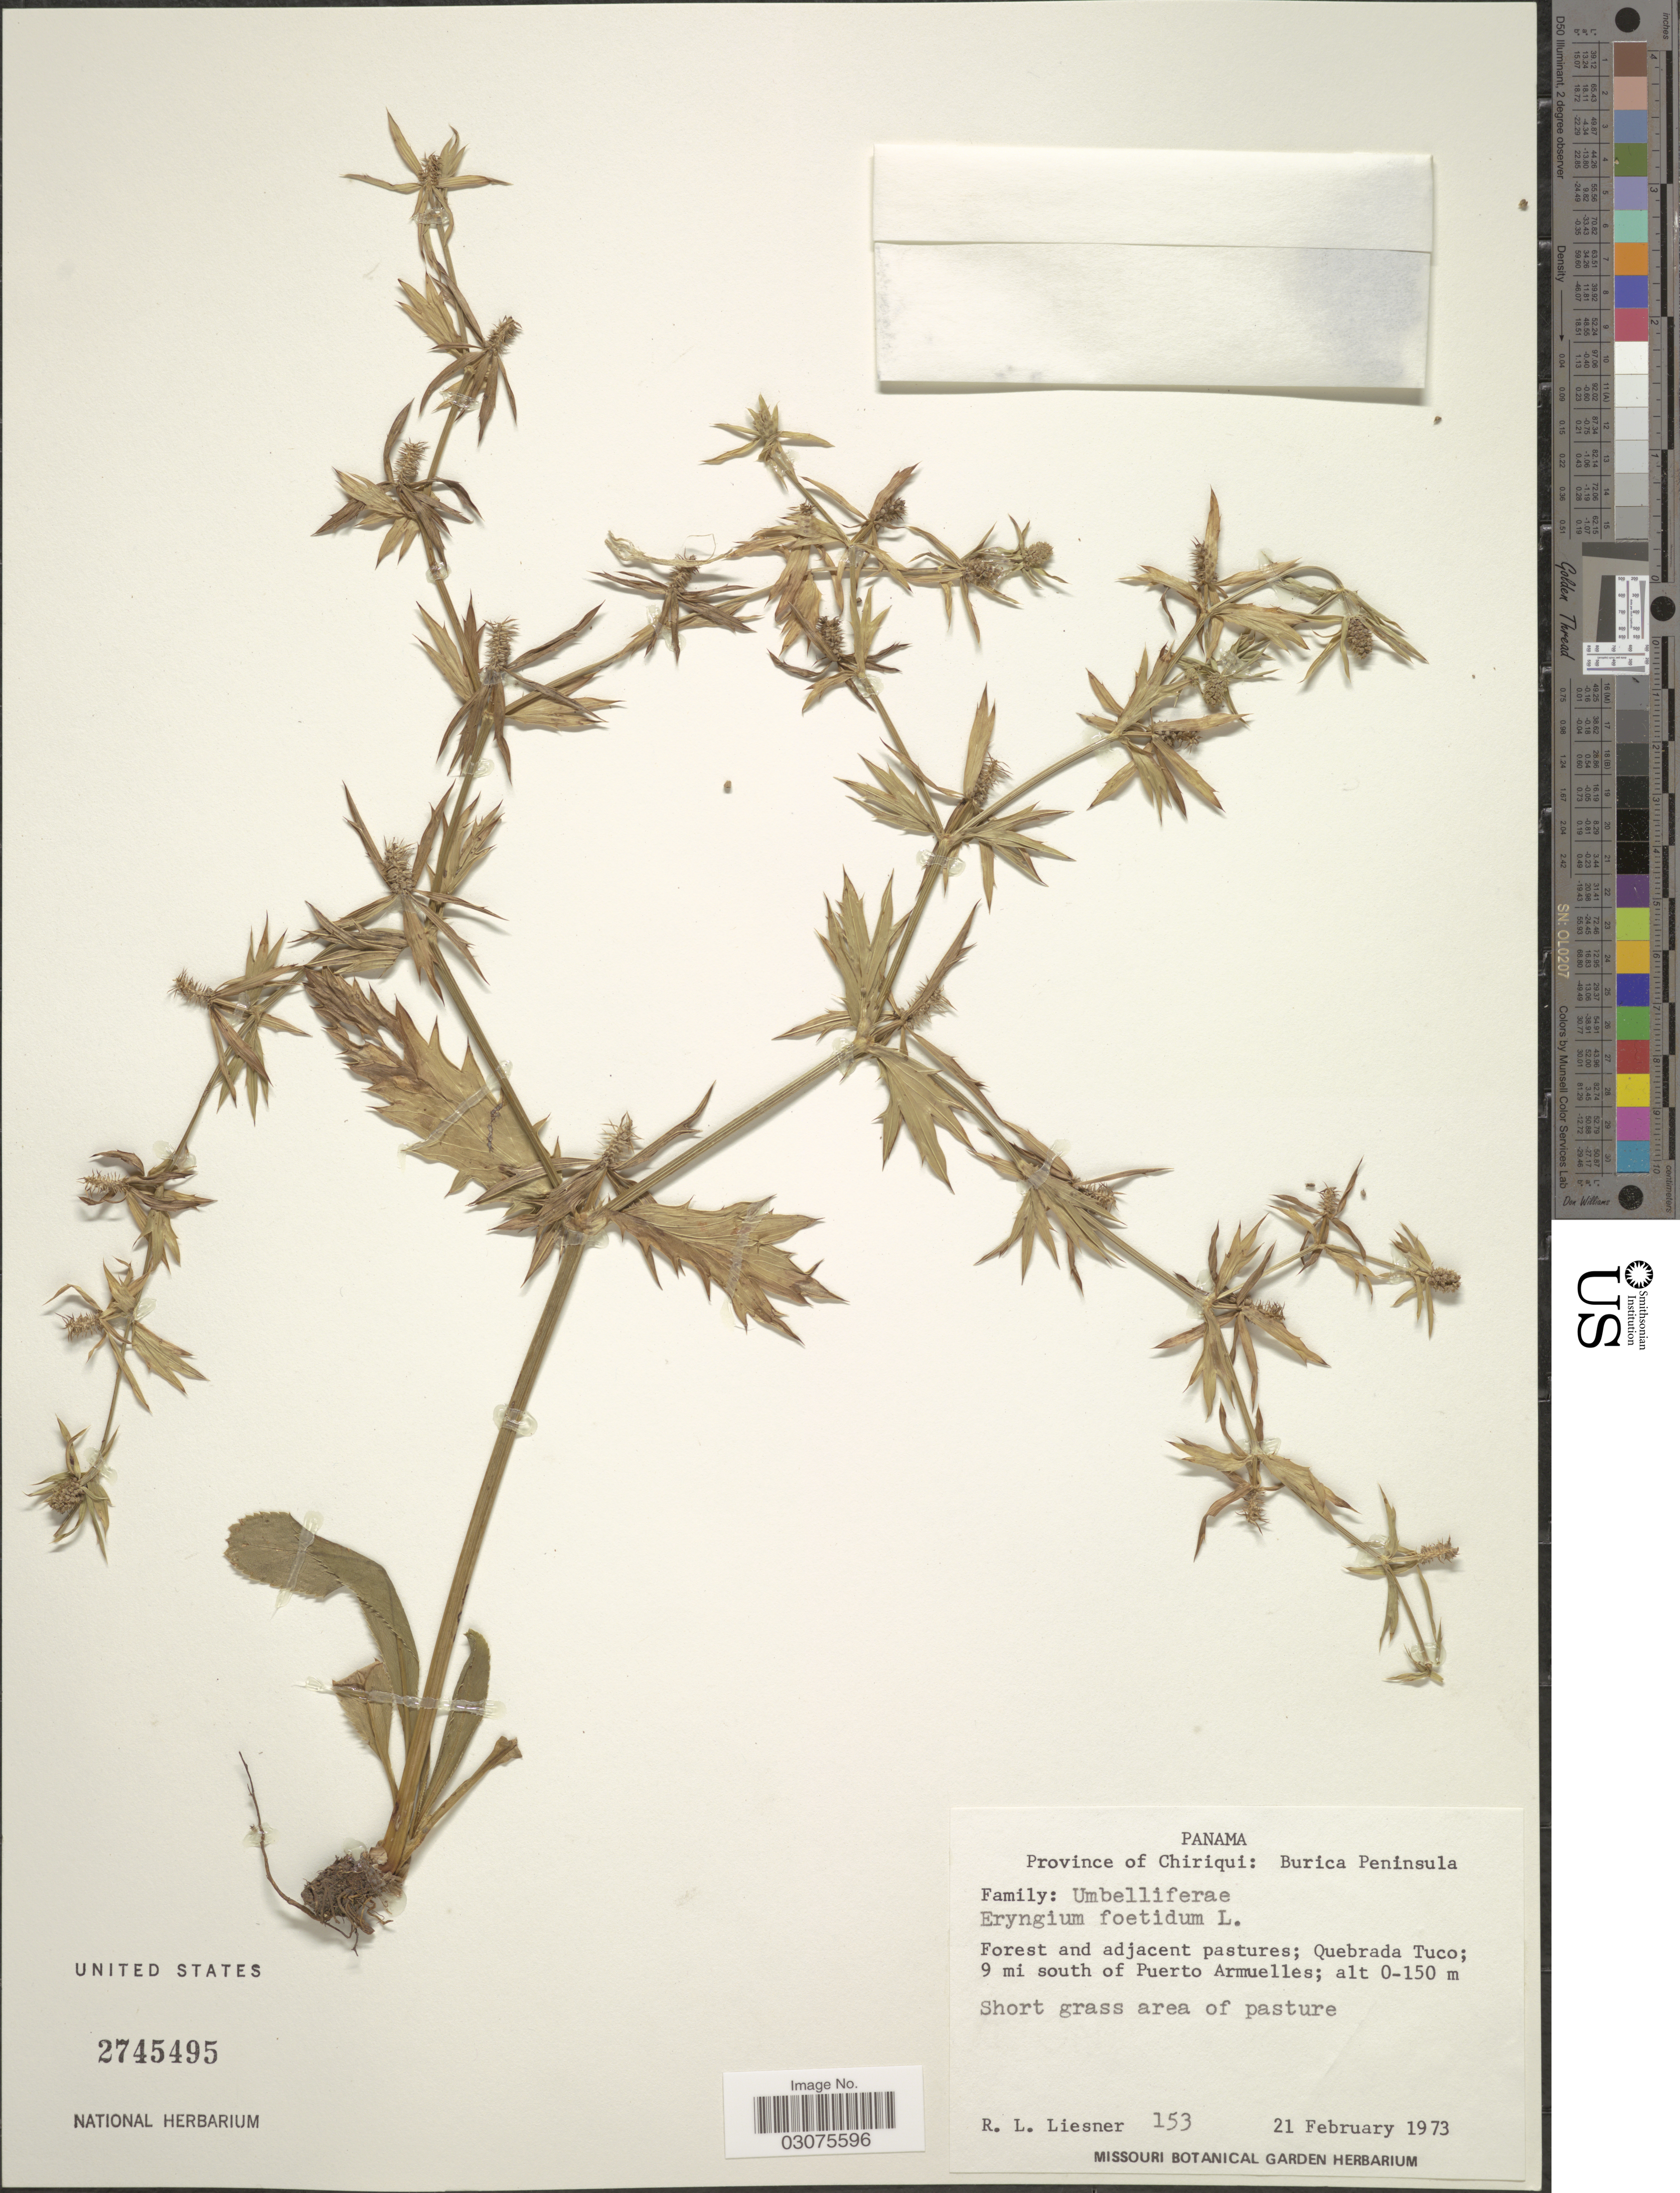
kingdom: Plantae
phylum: Tracheophyta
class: Magnoliopsida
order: Apiales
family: Apiaceae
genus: Eryngium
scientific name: Eryngium foetidum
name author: L.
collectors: R. L. Liesner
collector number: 153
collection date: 1973-02-21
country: Panama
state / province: Chiriqui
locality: Burica Peninsula. Forest and adjacent pastures; Quebrada Tuco; 9 mi south of Puerto Armuelles.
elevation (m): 0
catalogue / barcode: US 2745495